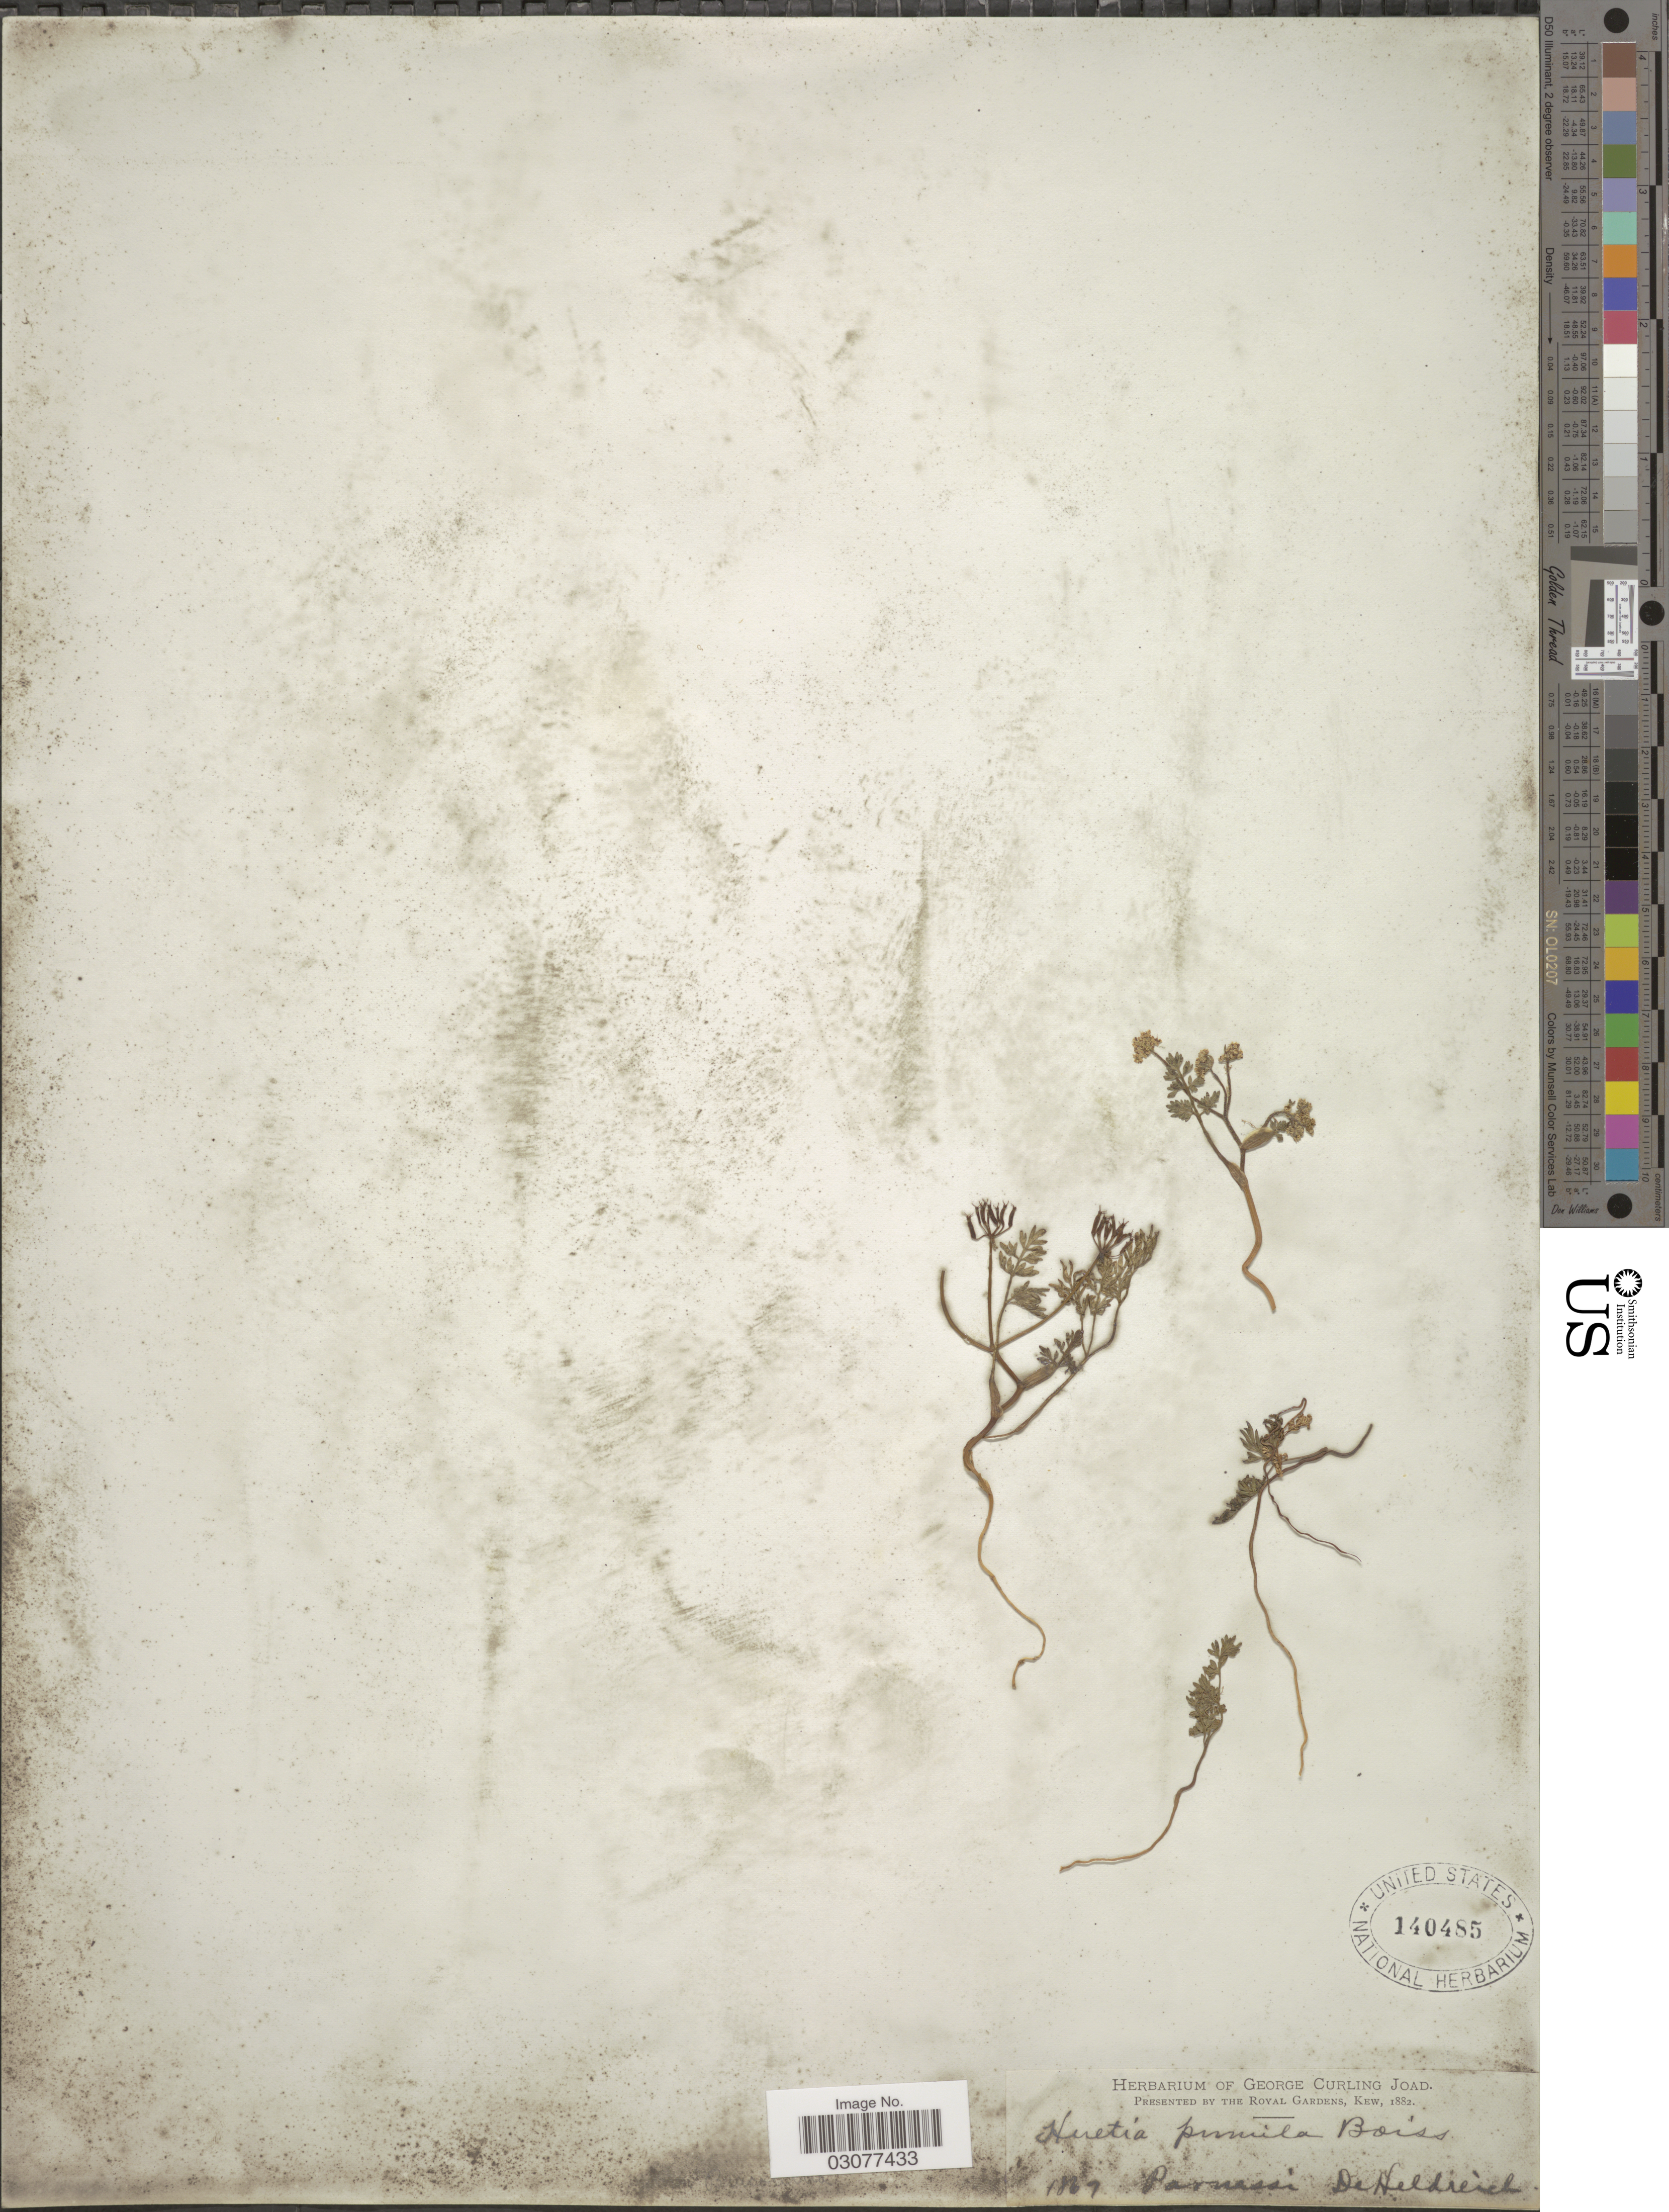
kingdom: Plantae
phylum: Tracheophyta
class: Magnoliopsida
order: Apiales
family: Apiaceae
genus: Huetia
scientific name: Huetia pumila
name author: (Sm.) Boiss.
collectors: -. De Heldreich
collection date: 1869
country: Greece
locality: Parnassi.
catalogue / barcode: US 140485